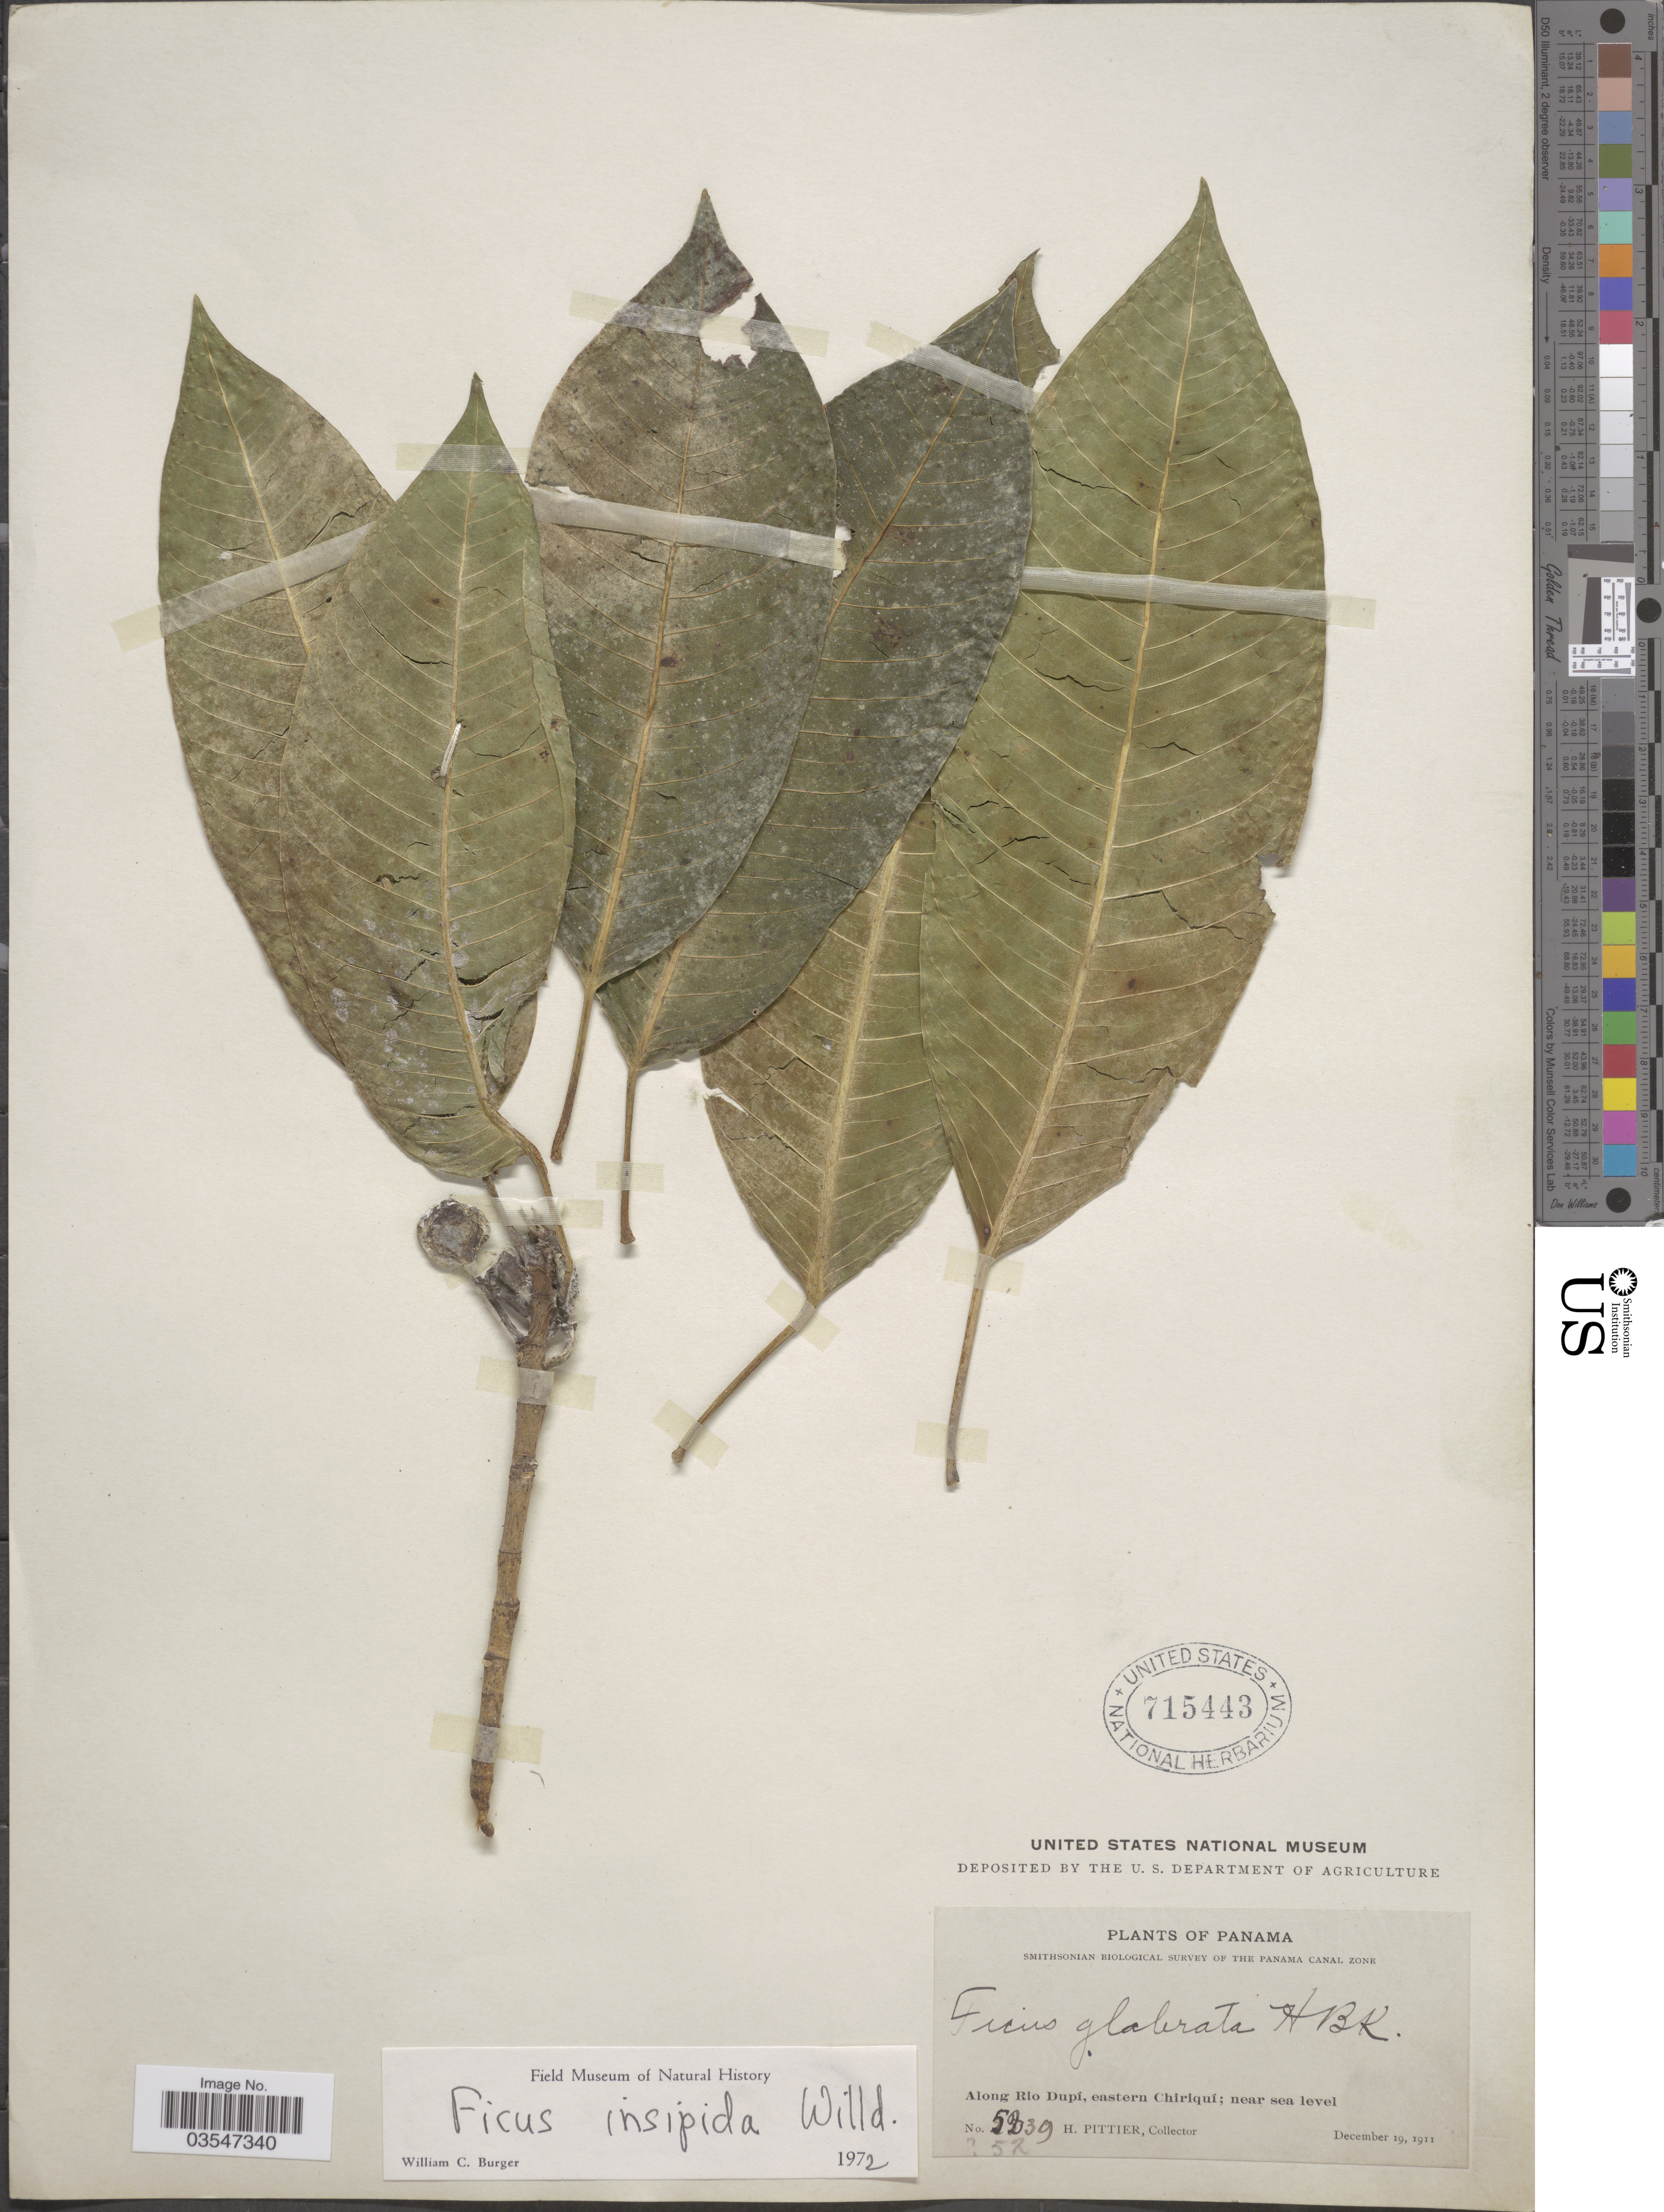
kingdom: Plantae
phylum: Tracheophyta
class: Magnoliopsida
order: Rosales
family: Moraceae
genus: Ficus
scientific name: Ficus insipida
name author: Willd.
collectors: H. F. Pittier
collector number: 5239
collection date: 1911-12-19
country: Panama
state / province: Chiriqui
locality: Along Rio Dupí, eastern Chiriqui.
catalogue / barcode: US 715443